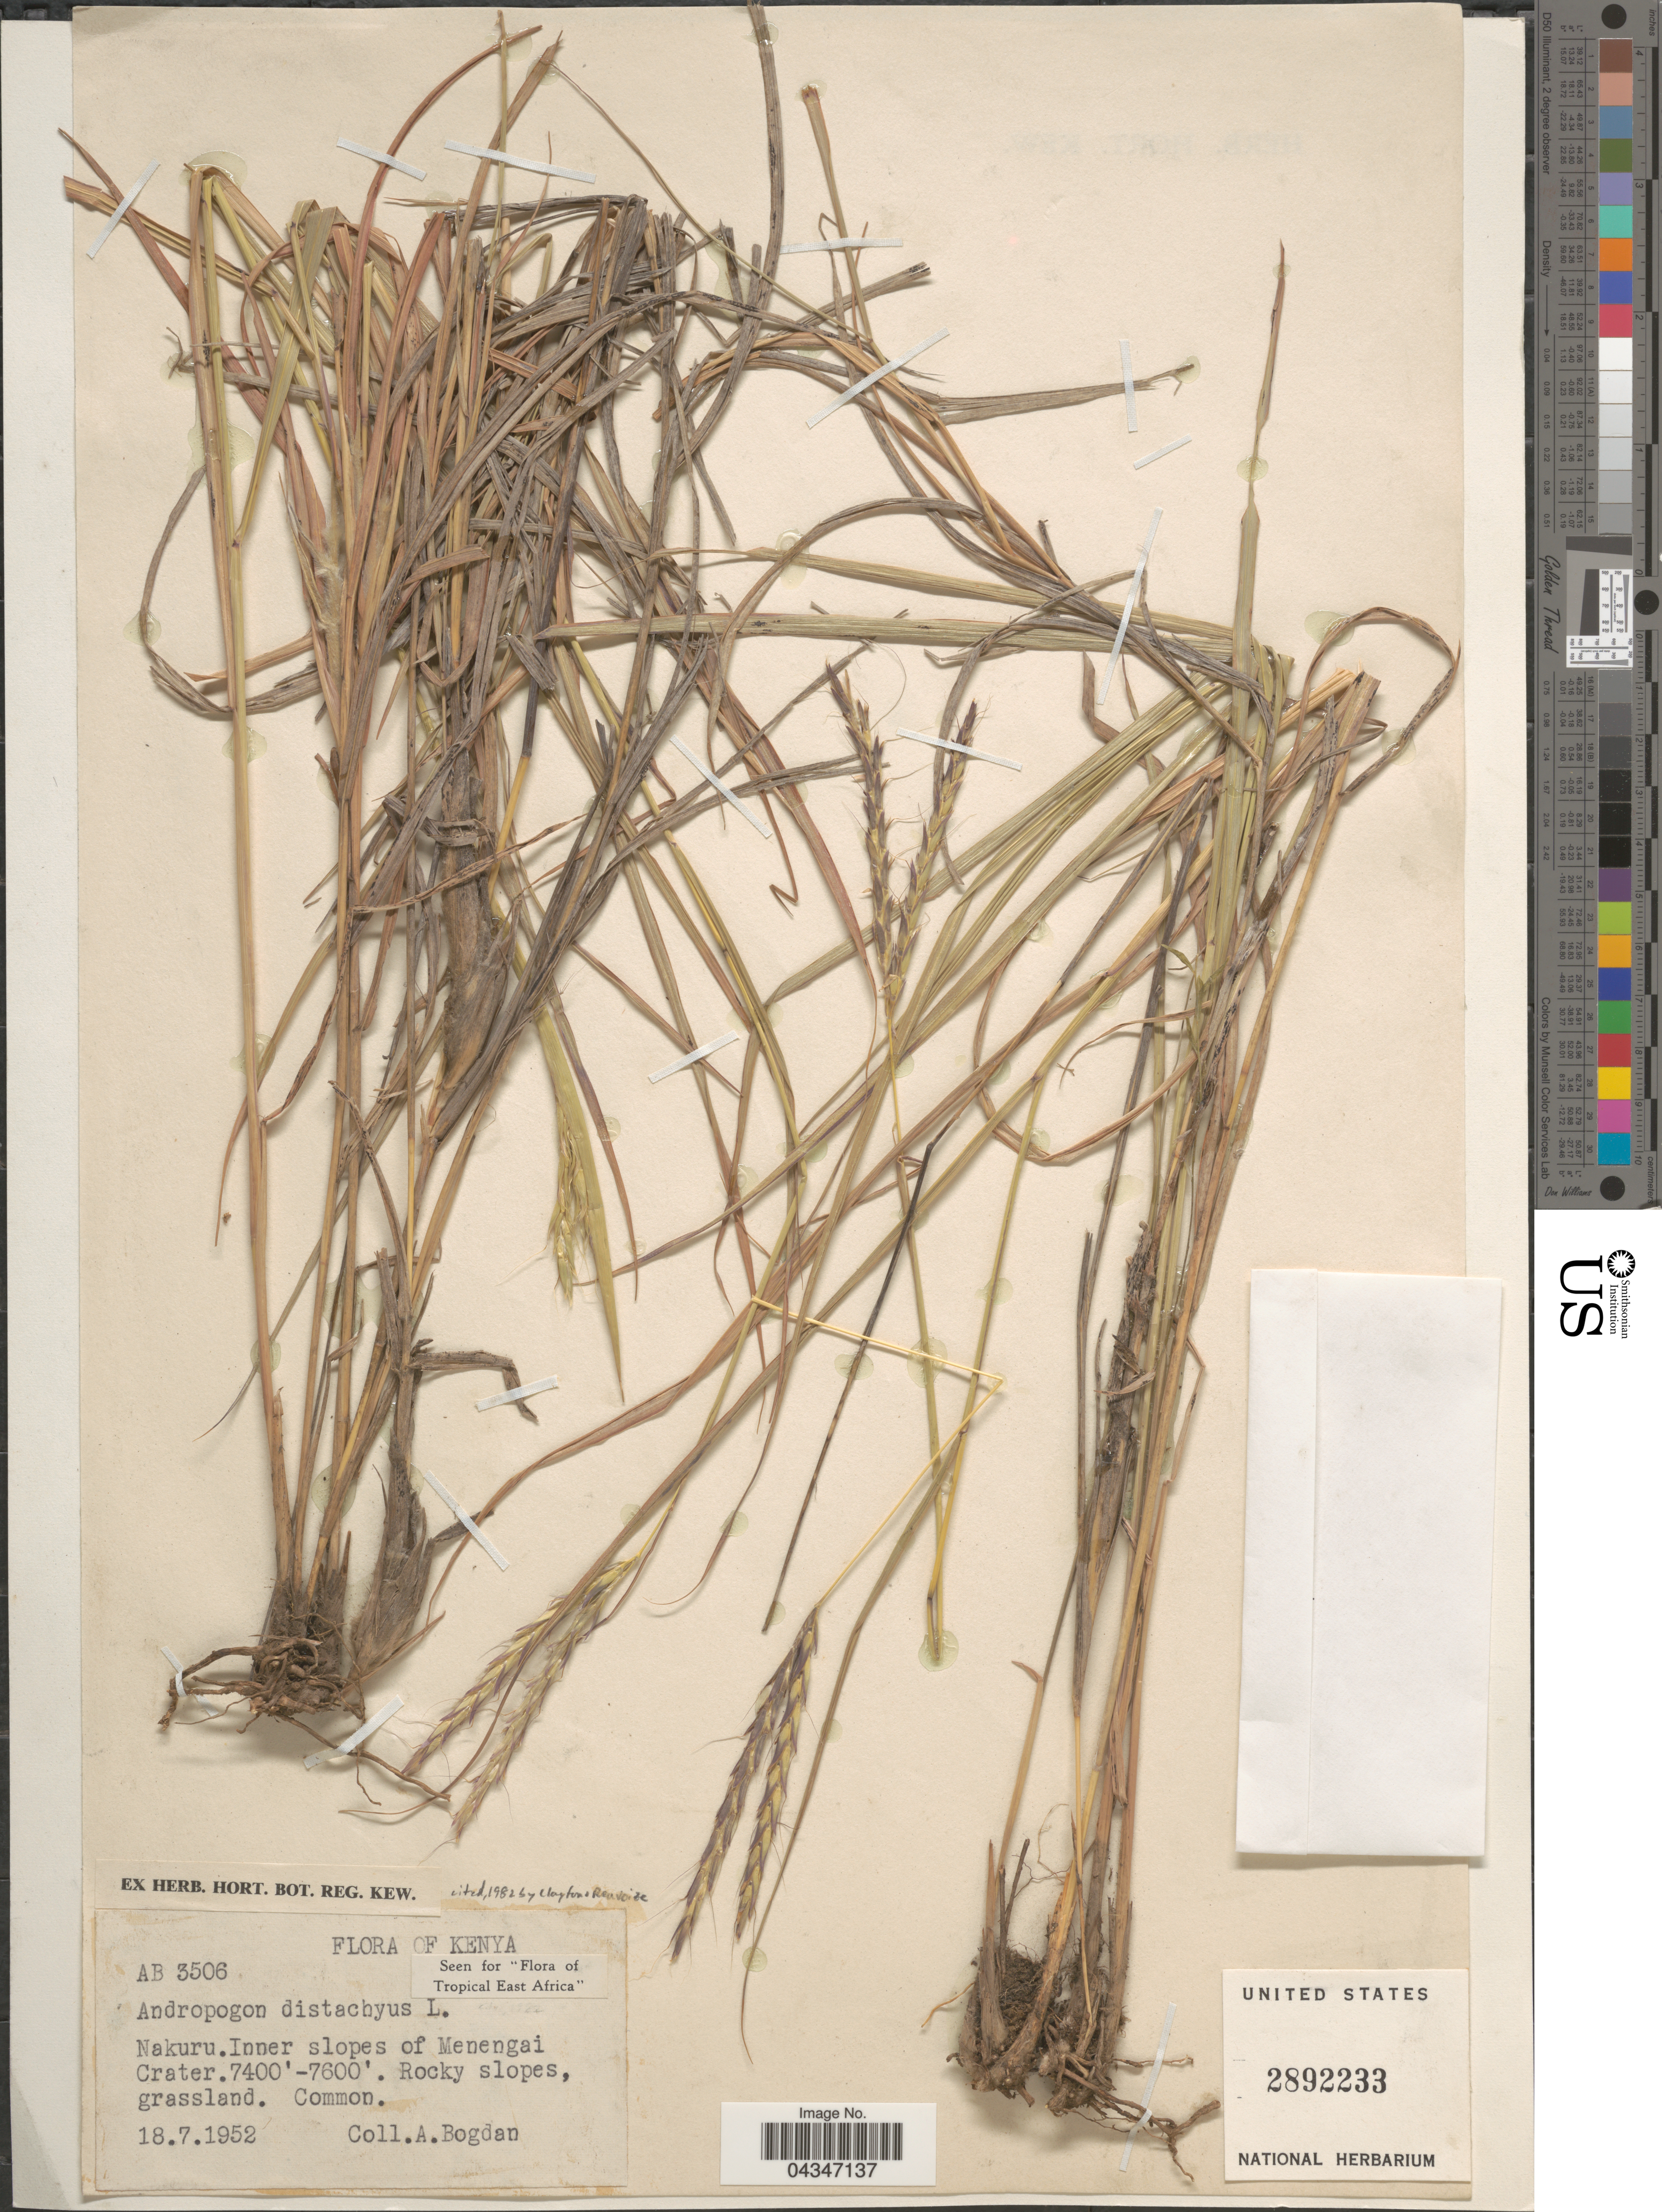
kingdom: Plantae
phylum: Tracheophyta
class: Liliopsida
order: Poales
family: Poaceae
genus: Andropogon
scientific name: Andropogon distachyos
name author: L.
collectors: A. Bogdan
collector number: AB3506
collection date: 1952-07-18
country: Kenya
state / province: Nakuru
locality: Inner slopes of Menengai Crater.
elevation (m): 2256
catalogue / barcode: US 2892233